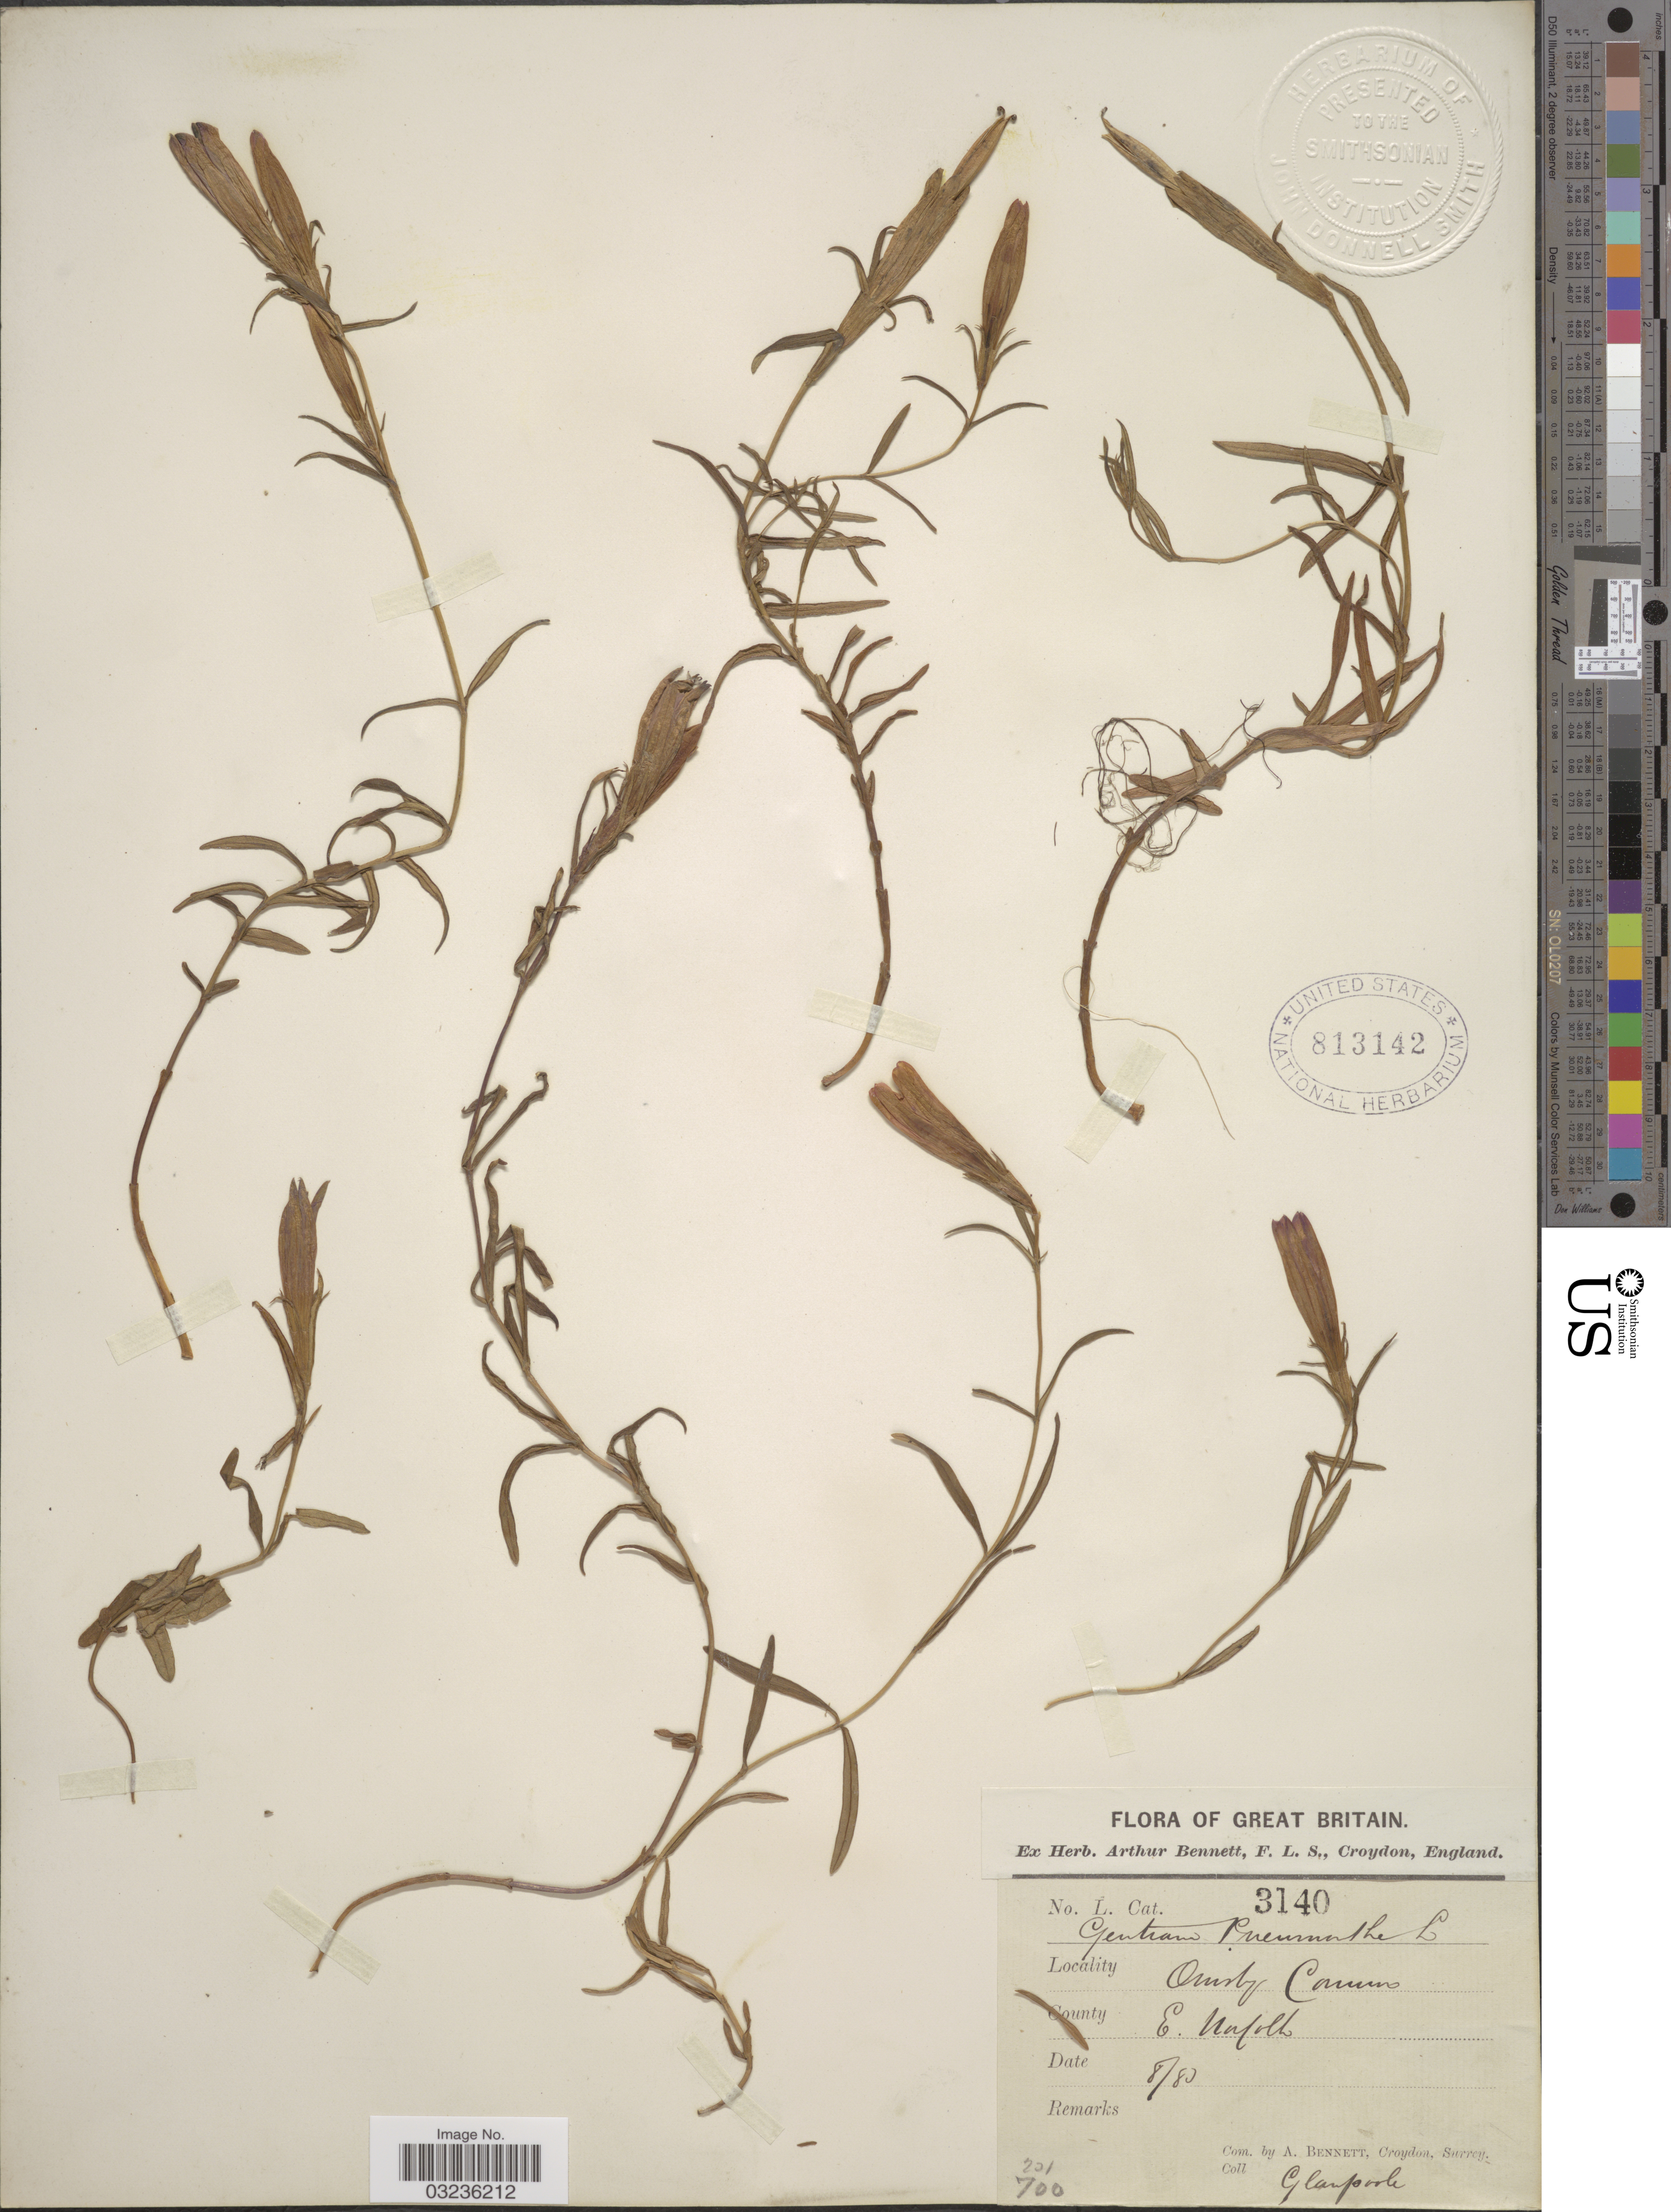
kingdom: Plantae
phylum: Tracheophyta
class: Magnoliopsida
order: Gentianales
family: Gentianaceae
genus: Gentiana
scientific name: Gentiana pneumonanthe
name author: L.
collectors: Glanpoole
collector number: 3140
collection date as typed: Transcribed d/m/y: /8/83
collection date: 1883-08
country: United Kingdom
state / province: England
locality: Great Britain, Ormesby Commons, County E. Norfolk.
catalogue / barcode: US 813142